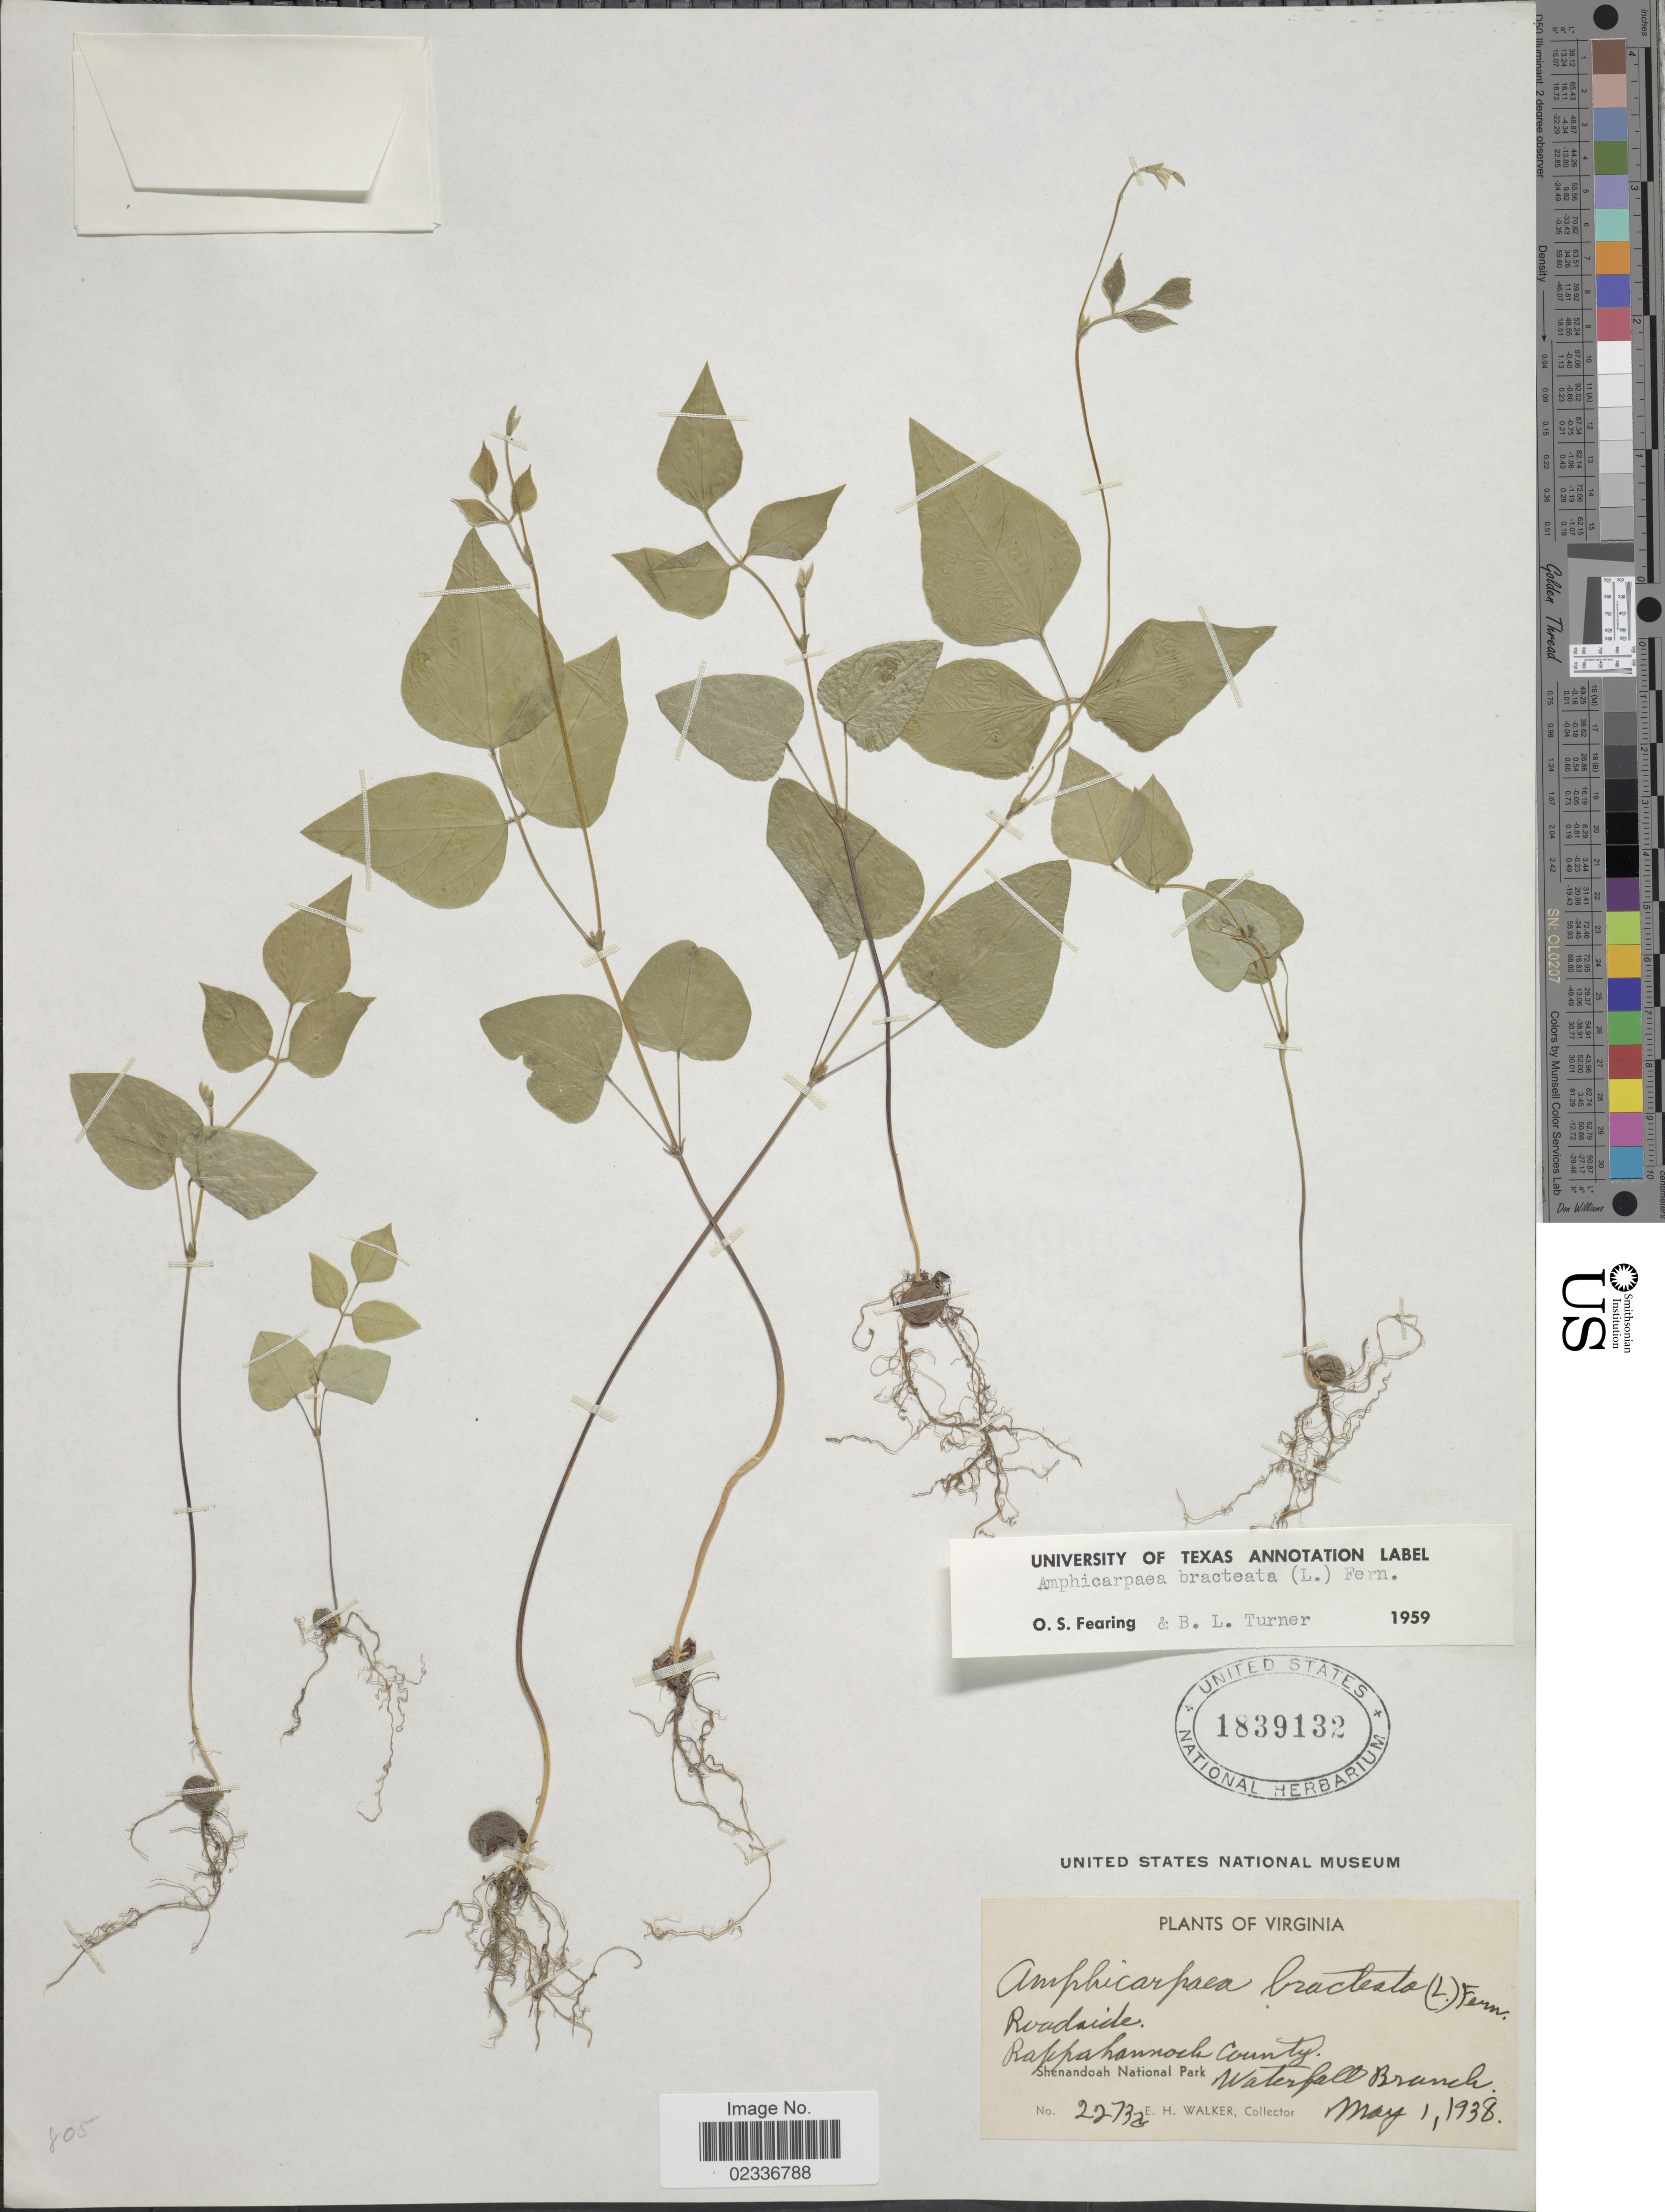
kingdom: Plantae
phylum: Tracheophyta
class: Magnoliopsida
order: Fabales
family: Fabaceae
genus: Amphicarpaea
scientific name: Amphicarpaea bracteata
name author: (L.) Fernald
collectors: E. H. Walker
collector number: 2273a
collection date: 1938-05-01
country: United States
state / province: Virginia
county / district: Rappahannock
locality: Roadside, Rappahannock County, Shenandoah National park, Waterfall Brunch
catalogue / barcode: US 1839132